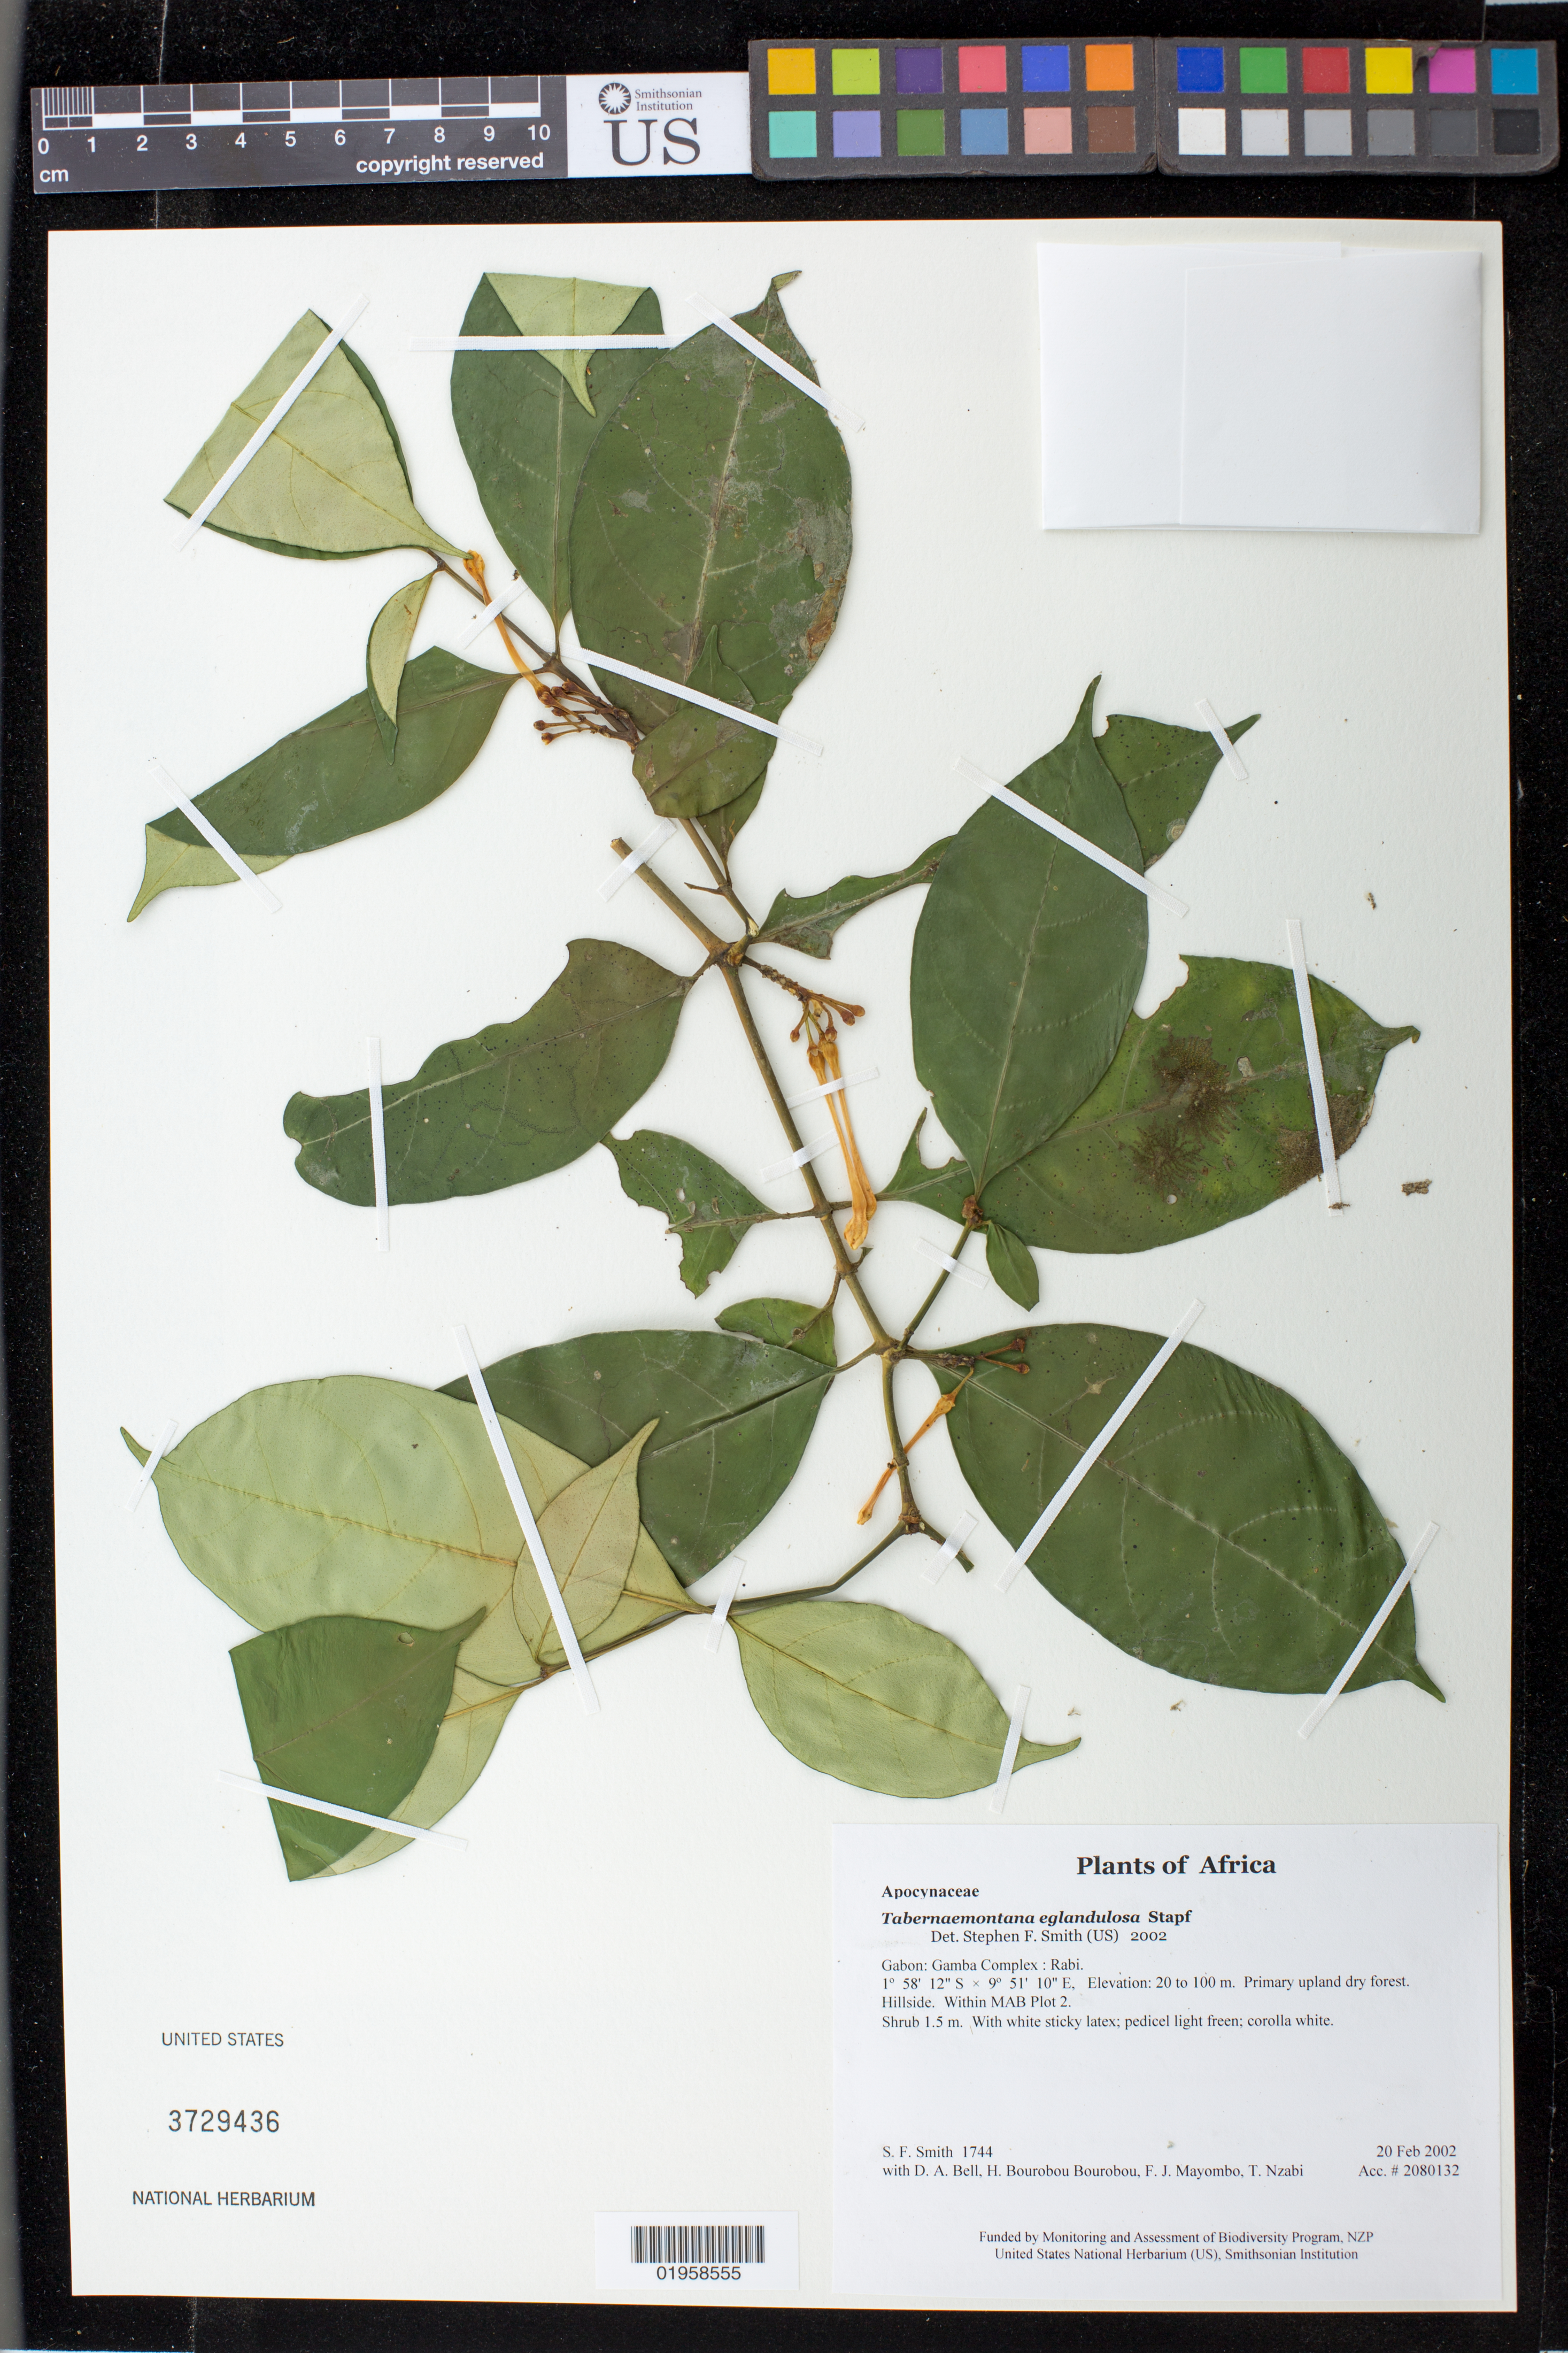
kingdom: Plantae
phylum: Tracheophyta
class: Magnoliopsida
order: Gentianales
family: Apocynaceae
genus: Tabernaemontana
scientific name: Tabernaemontana eglandulosa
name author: Stapf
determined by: Smith, Stephen F., (US), NMNH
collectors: S.F. Smith, D. A. Bell, H. Bourobou Bourobou & F. J. Mayombo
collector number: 1744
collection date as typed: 20 Feb 2002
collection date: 2002-02-20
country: Gabon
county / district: Gamba Complex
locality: Rabi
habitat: Primary upland dry forest. Hillside. Within MAB Plot 2.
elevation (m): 20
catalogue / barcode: US 3729436